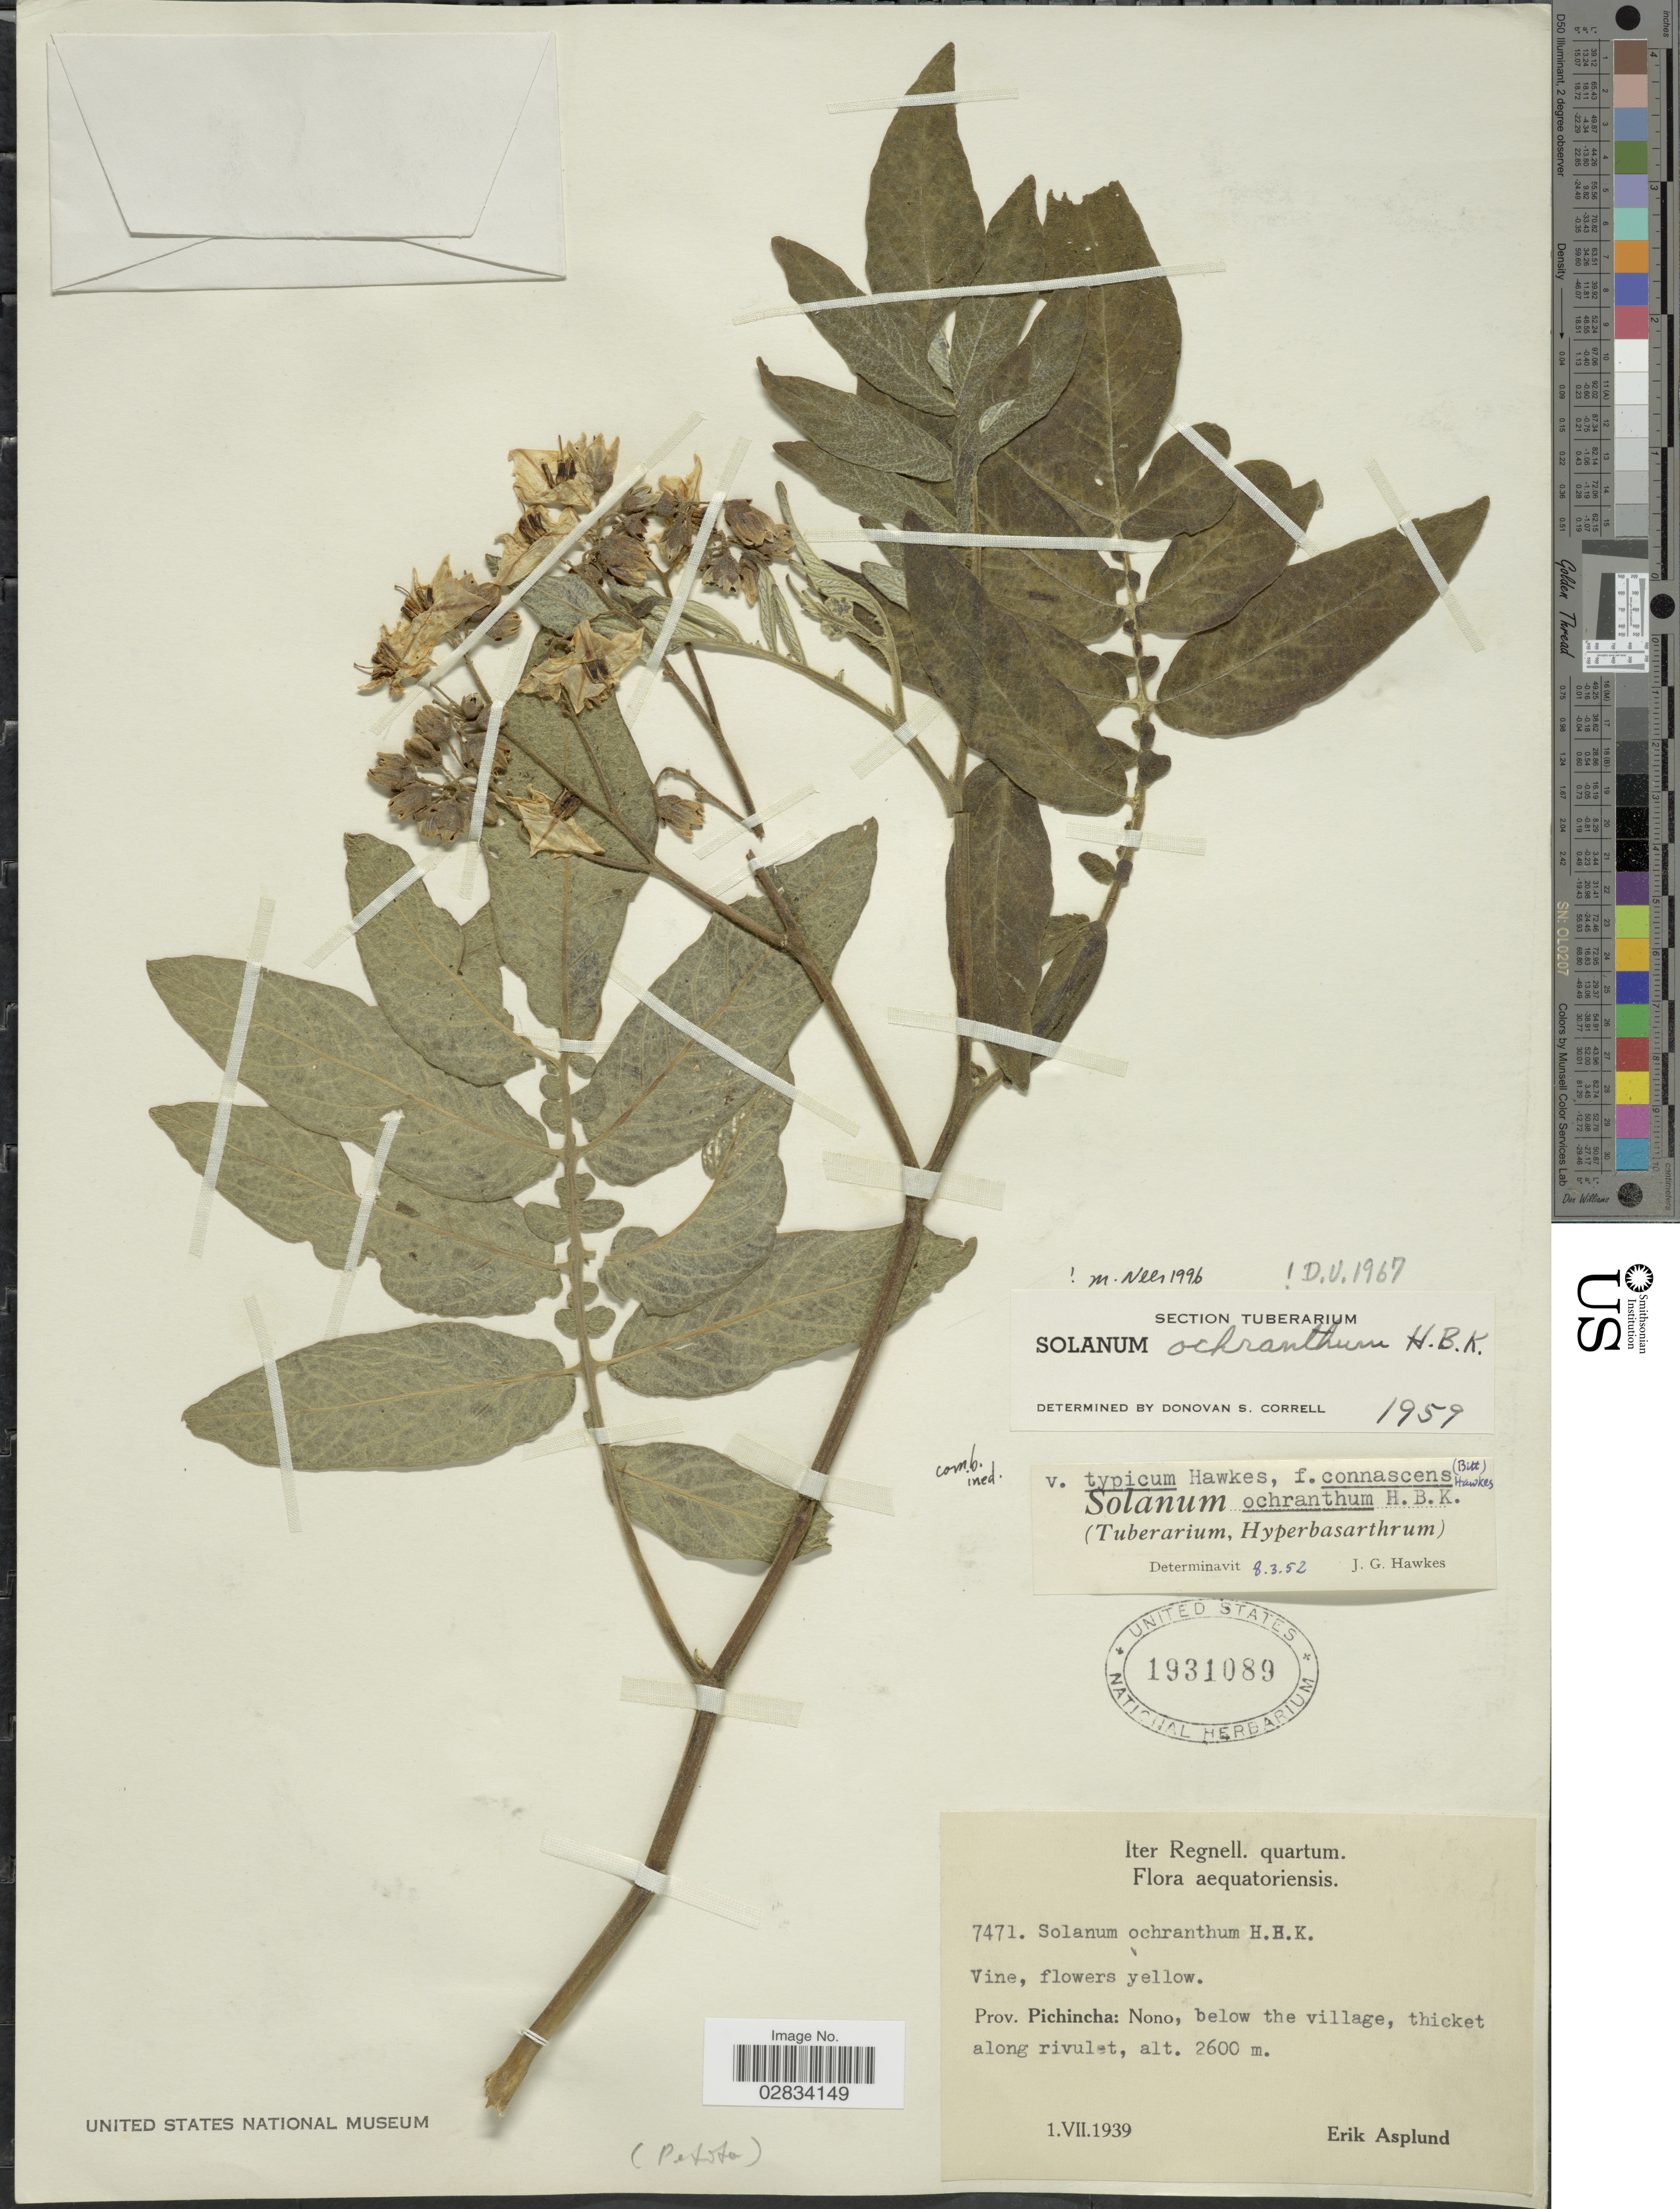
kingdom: Plantae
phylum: Tracheophyta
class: Magnoliopsida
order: Solanales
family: Solanaceae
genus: Solanum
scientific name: Solanum ochranthum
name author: Dunal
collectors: E. Asplund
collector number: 7471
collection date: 1939-07-01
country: Ecuador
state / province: Pichincha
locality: Nono, below the village, thicket along rivulet.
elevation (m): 2600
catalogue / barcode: US 1931089